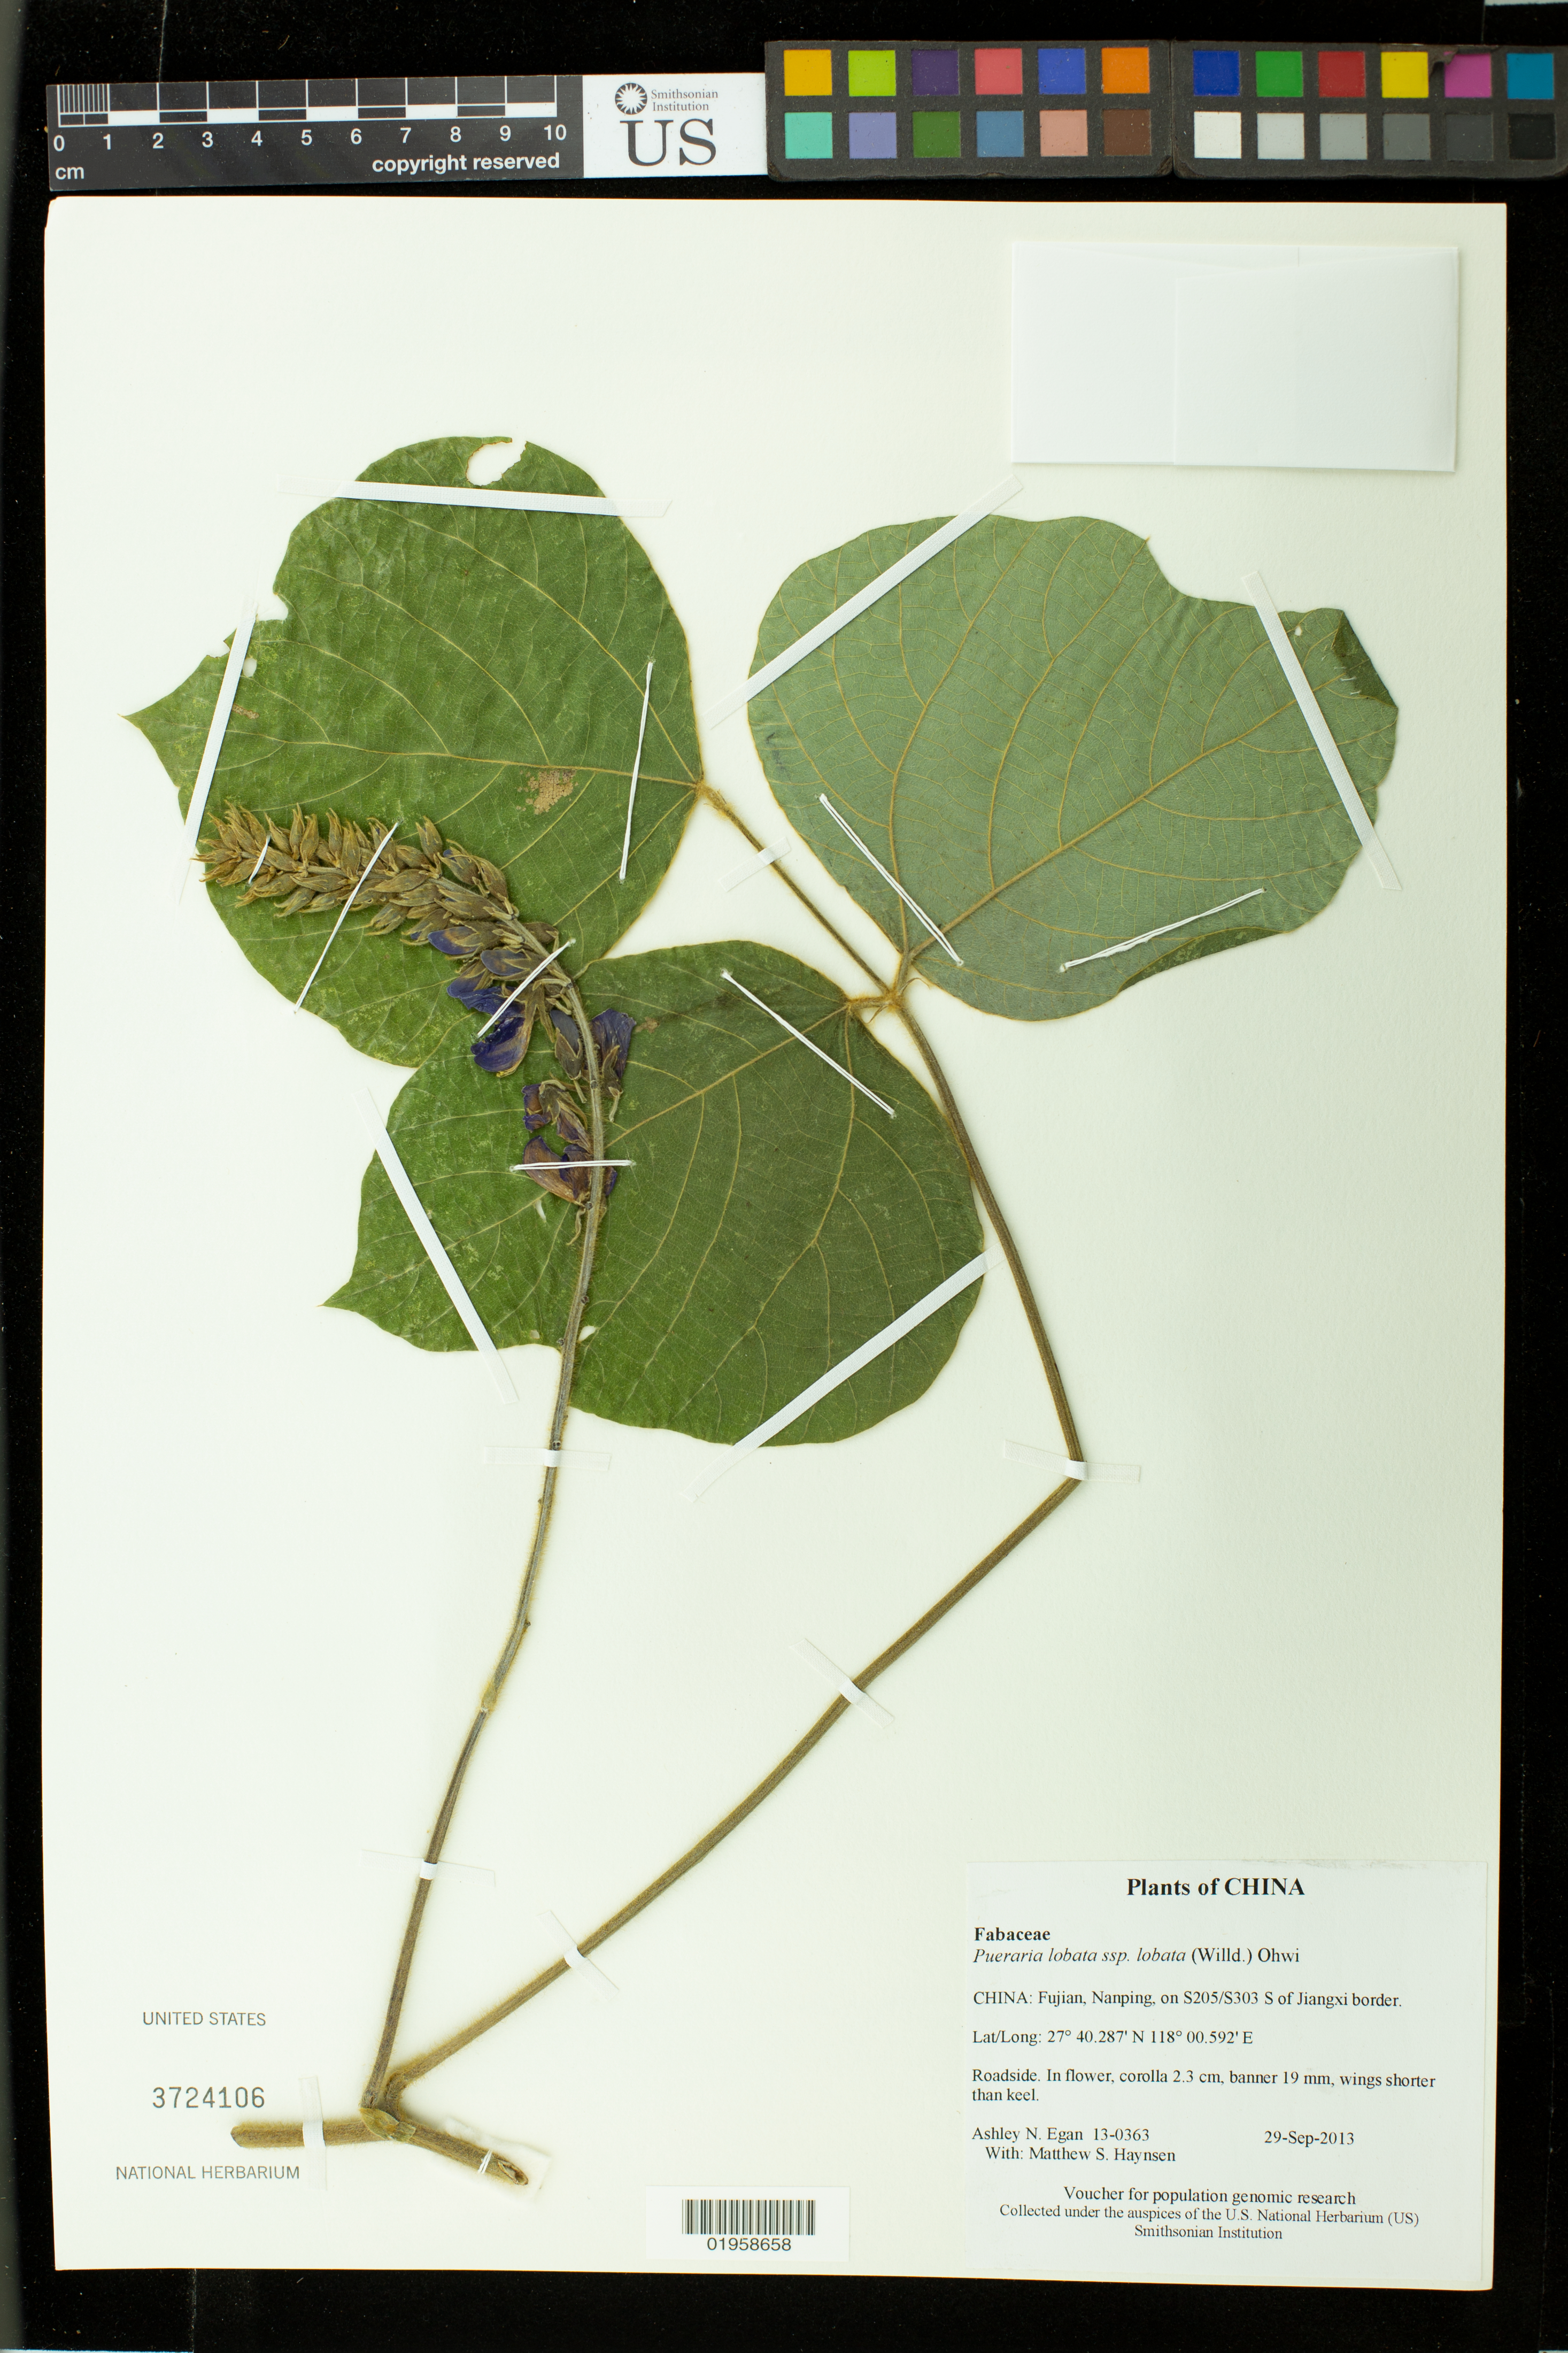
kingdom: Plantae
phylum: Tracheophyta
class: Magnoliopsida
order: Fabales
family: Fabaceae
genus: Pueraria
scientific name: Pueraria lobata subsp. lobata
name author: (Willd.) Ohwi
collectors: A. N. Egan & M. Hansen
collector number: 13-0363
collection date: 2013-09-29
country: China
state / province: Fujian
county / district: Nanping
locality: on S205/S303 S of Jiangx border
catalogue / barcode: US 3724106